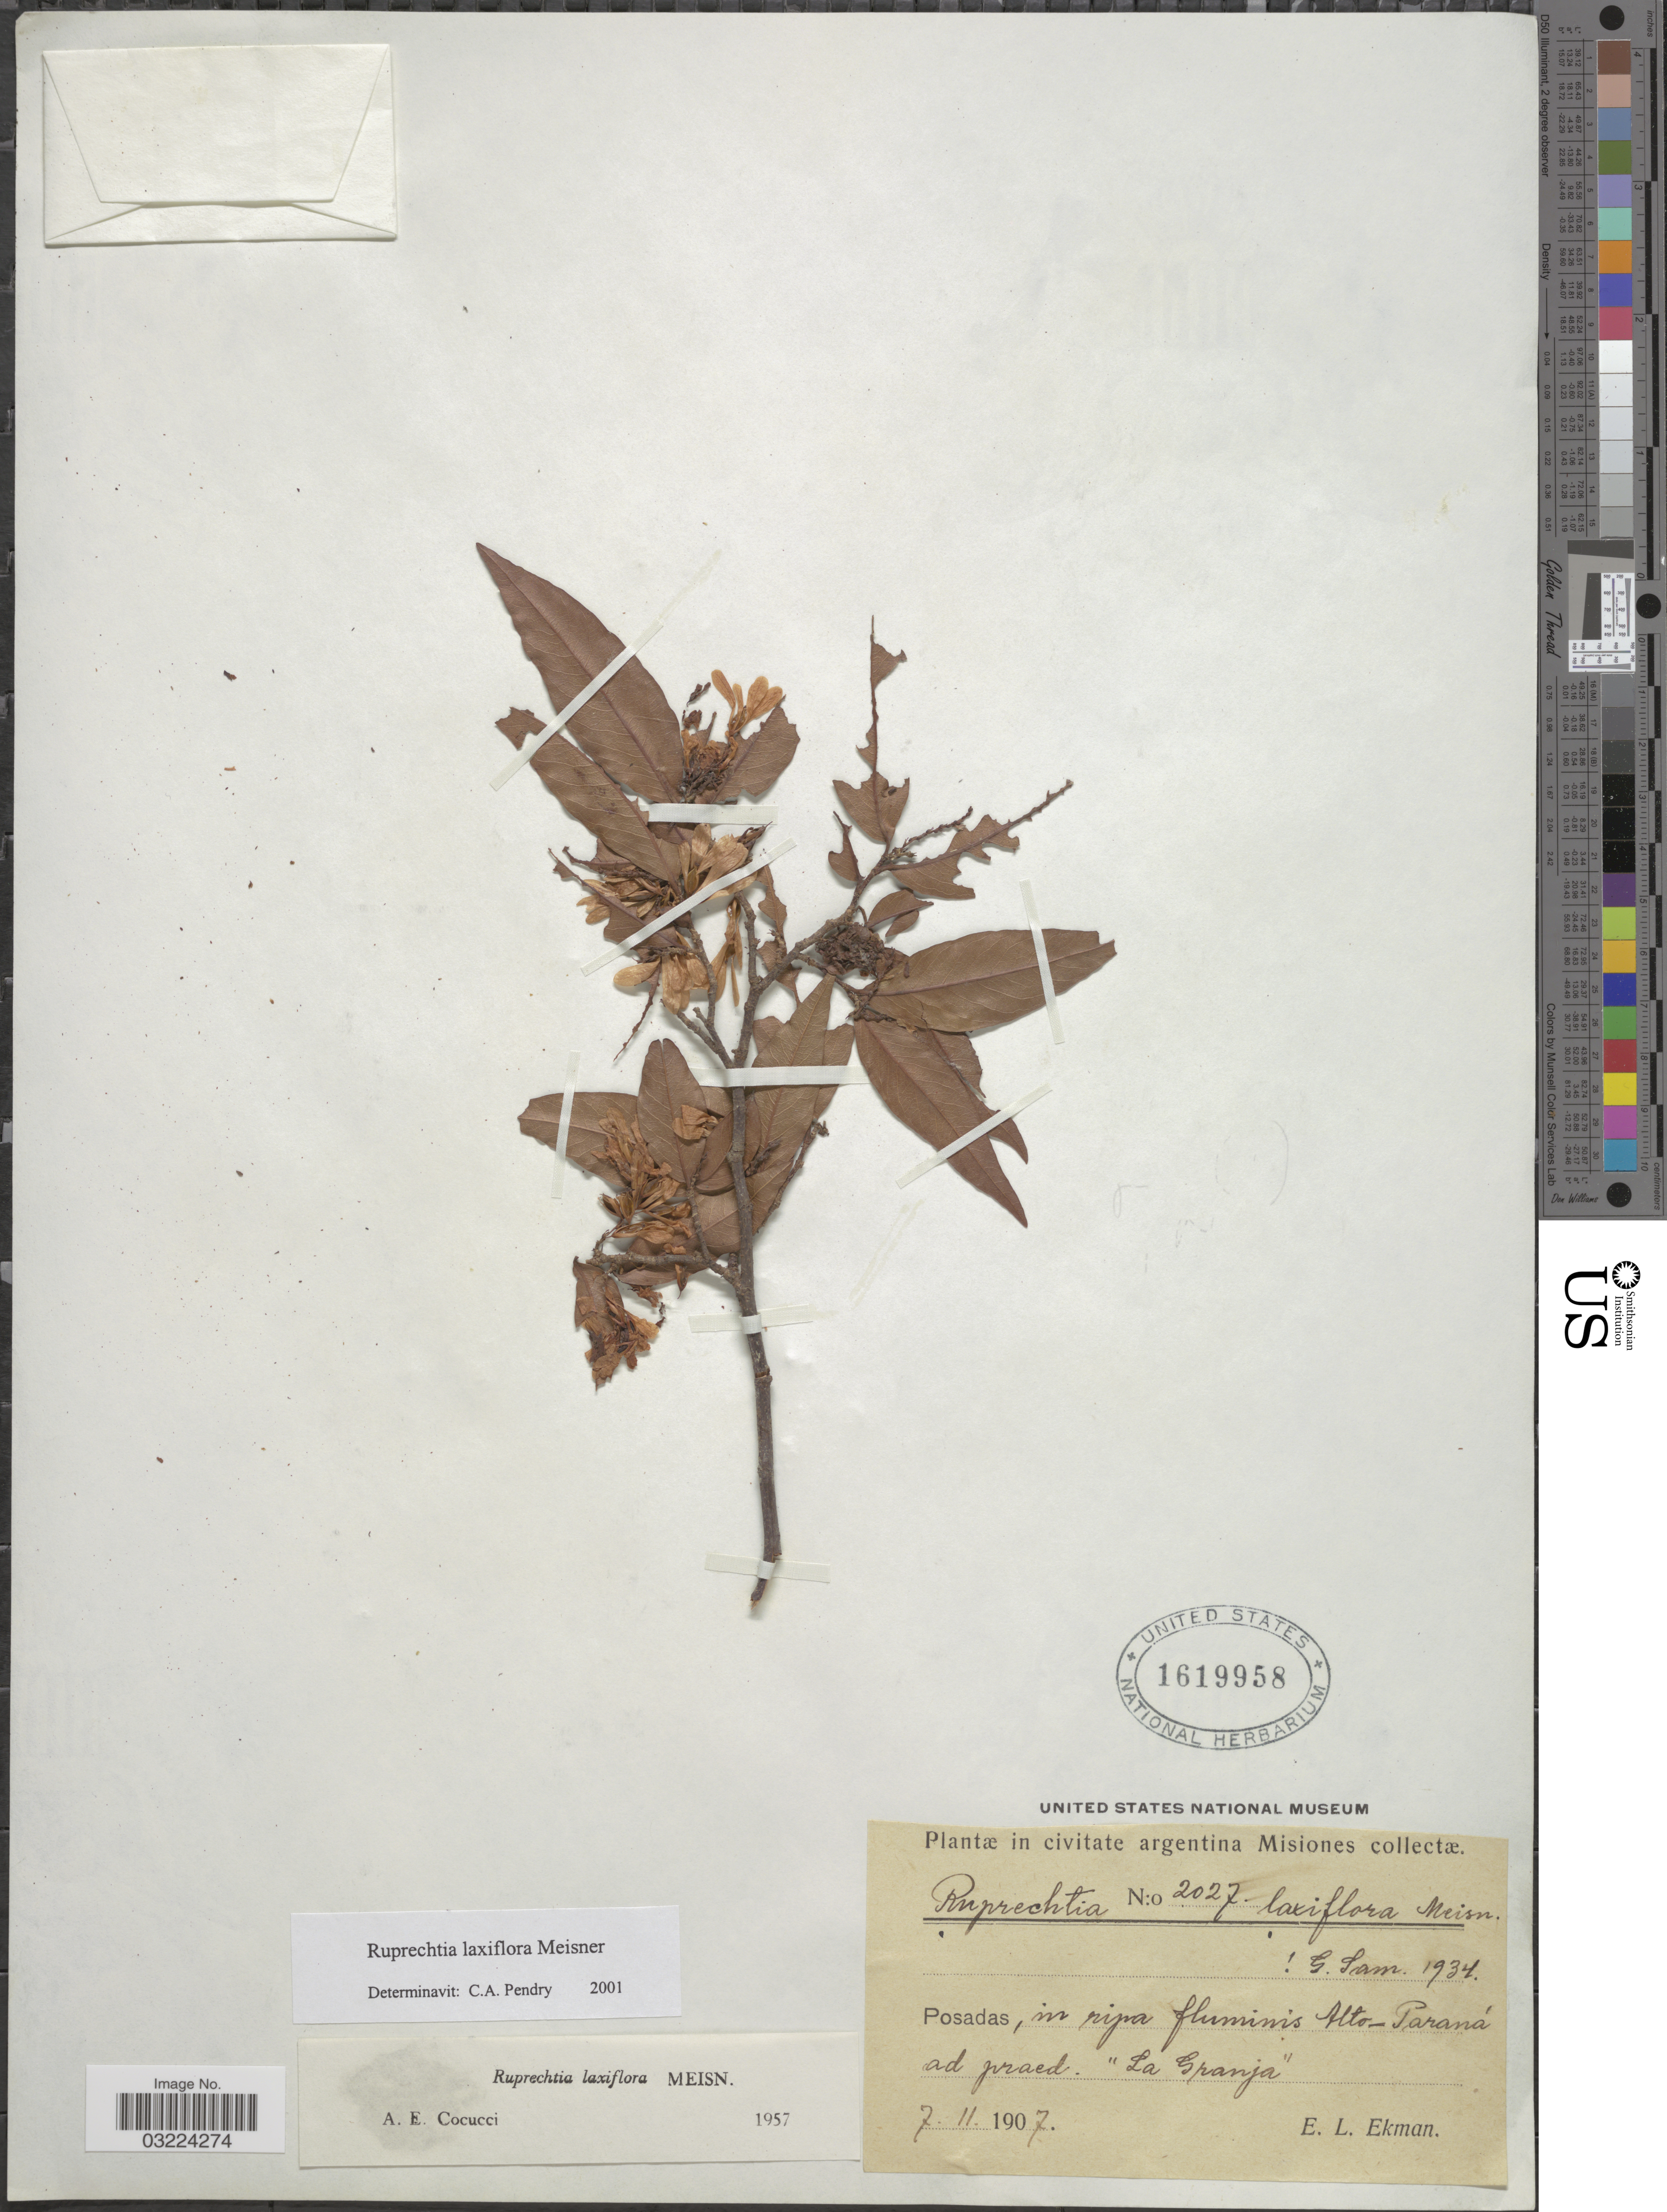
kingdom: Plantae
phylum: Tracheophyta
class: Magnoliopsida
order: Caryophyllales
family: Polygonaceae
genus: Ruprechtia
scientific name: Ruprechtia laxiflora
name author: Meisn.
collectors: E. L. Ekman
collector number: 2027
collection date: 1907-11-07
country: Argentina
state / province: Misiones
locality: Posadas, in ripa fluminis Alto-Paraná ad praed. "La Granja".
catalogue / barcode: US 1619958